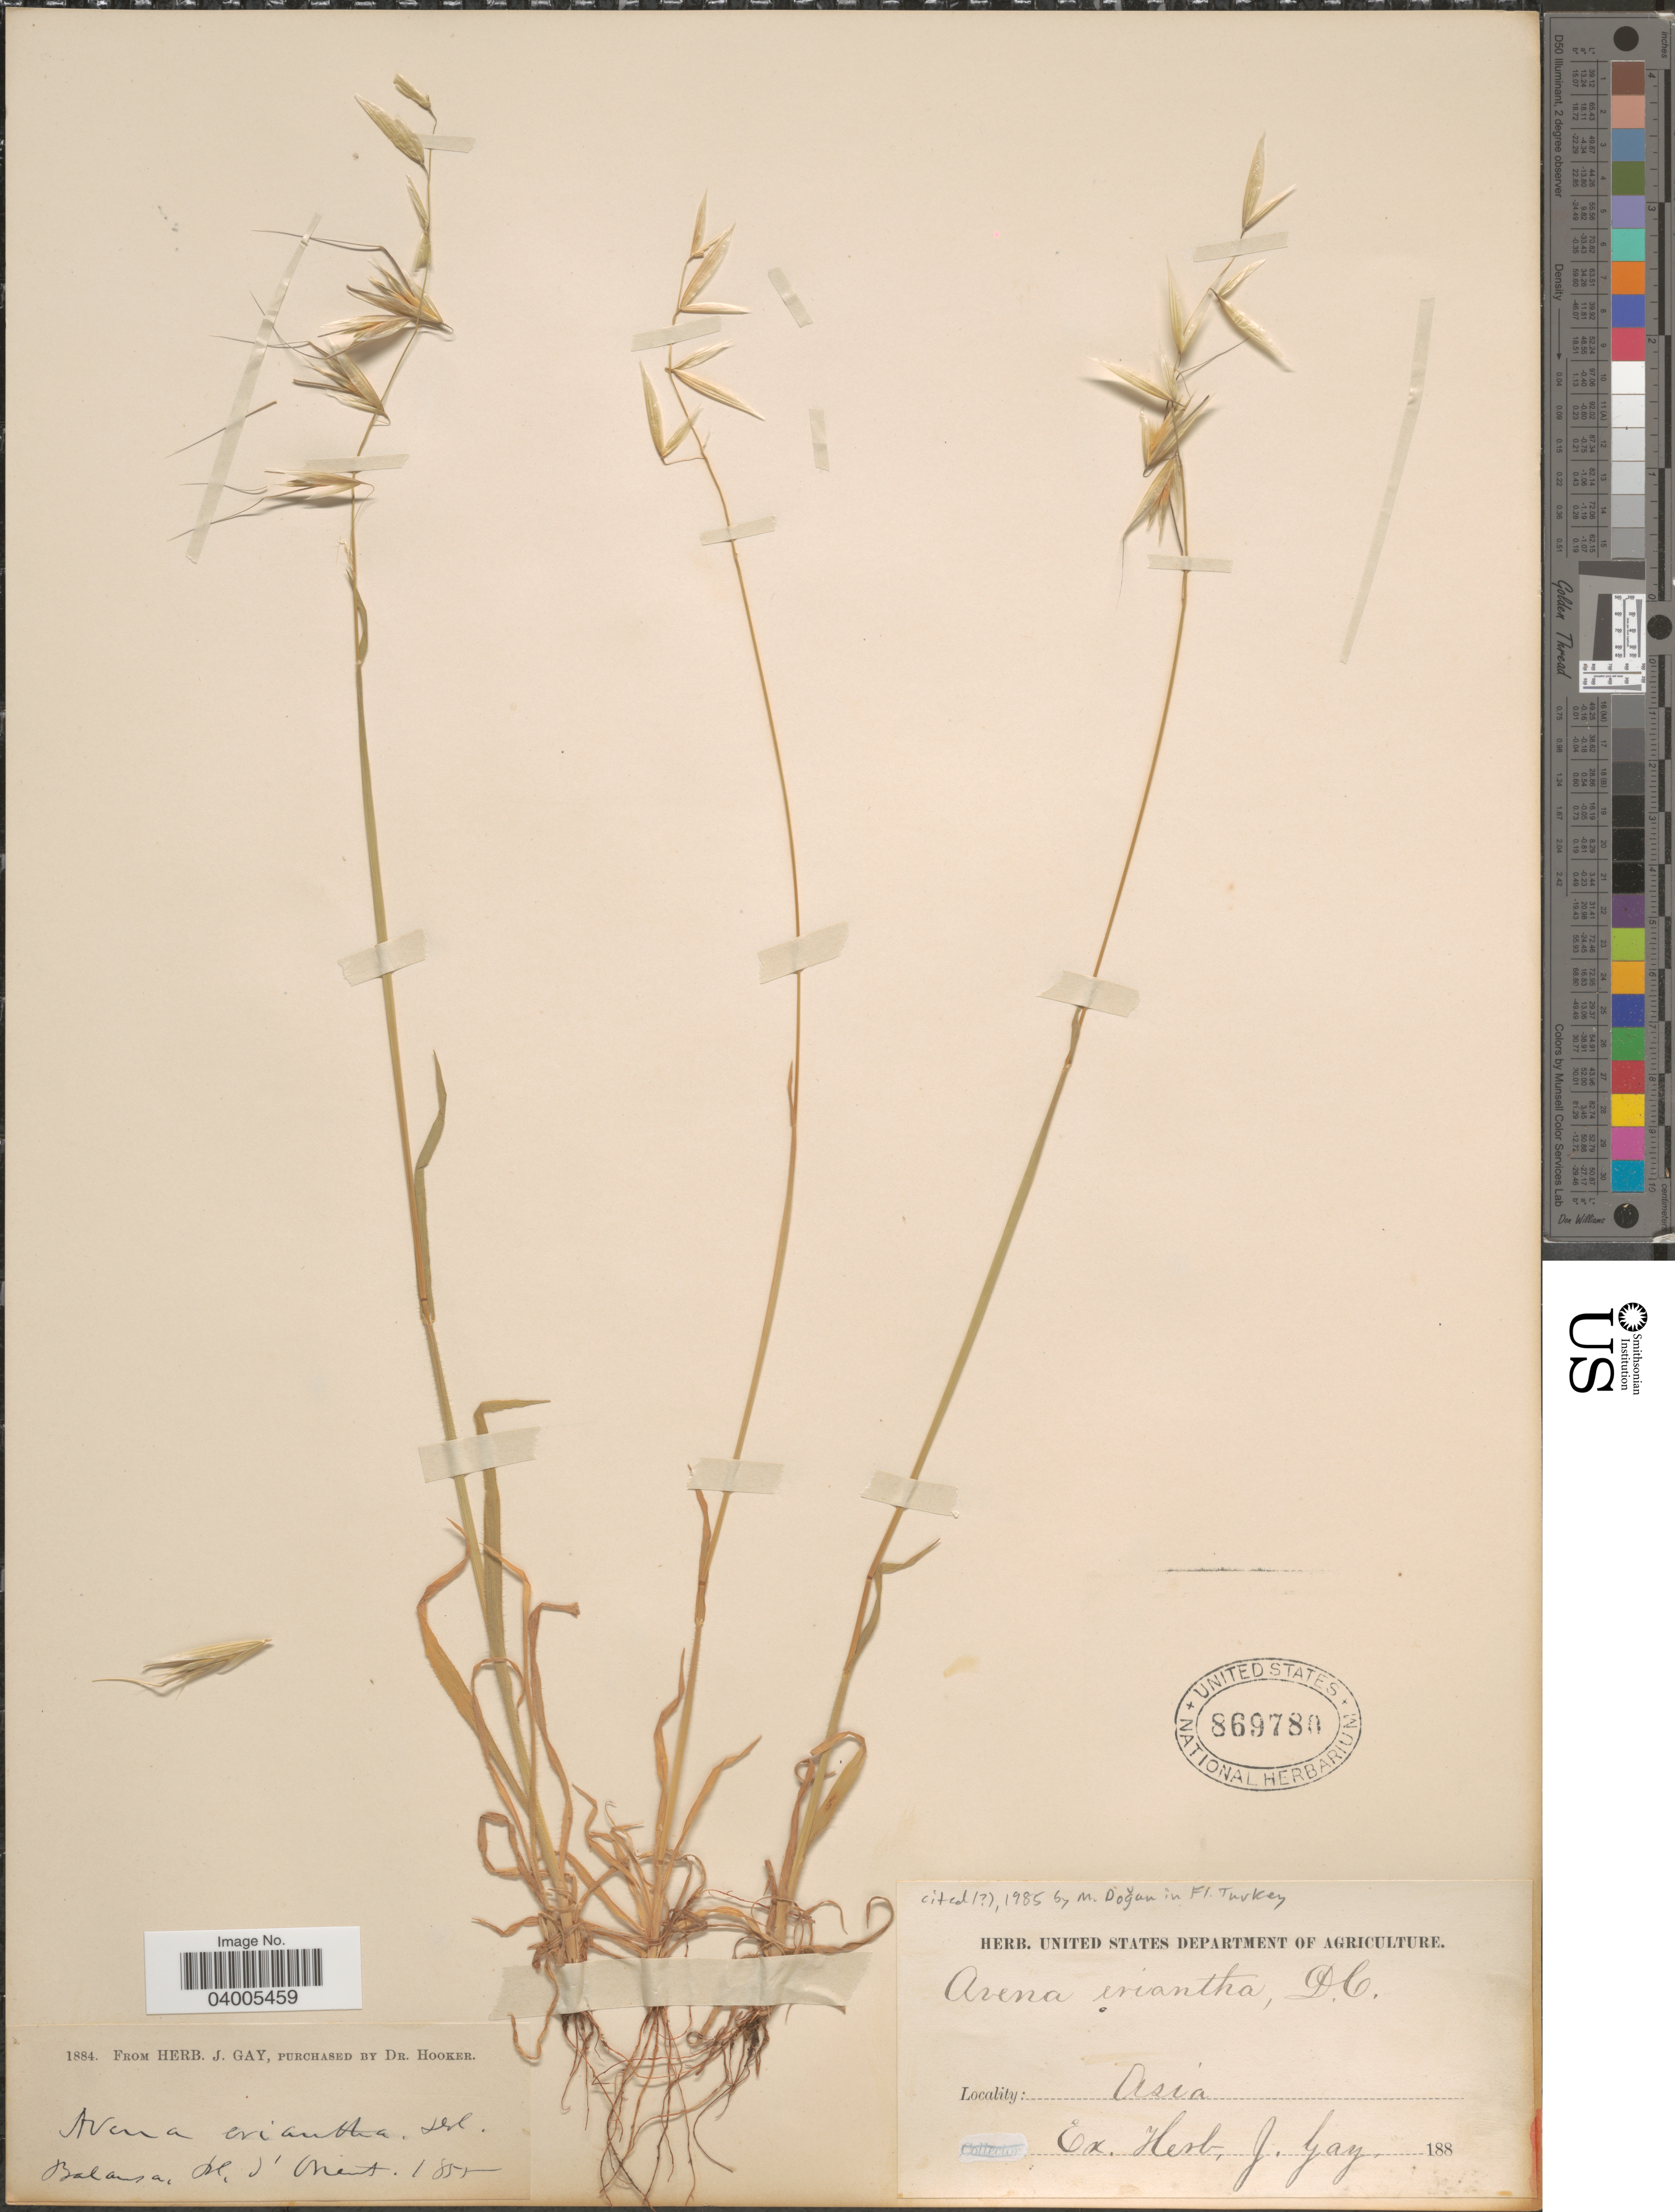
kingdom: Plantae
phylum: Tracheophyta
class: Liliopsida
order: Poales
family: Poaceae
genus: Avena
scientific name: Avena eriantha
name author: Durieu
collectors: -. Balansa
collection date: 1855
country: Turkey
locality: D'Orient. Asia.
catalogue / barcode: US 869780